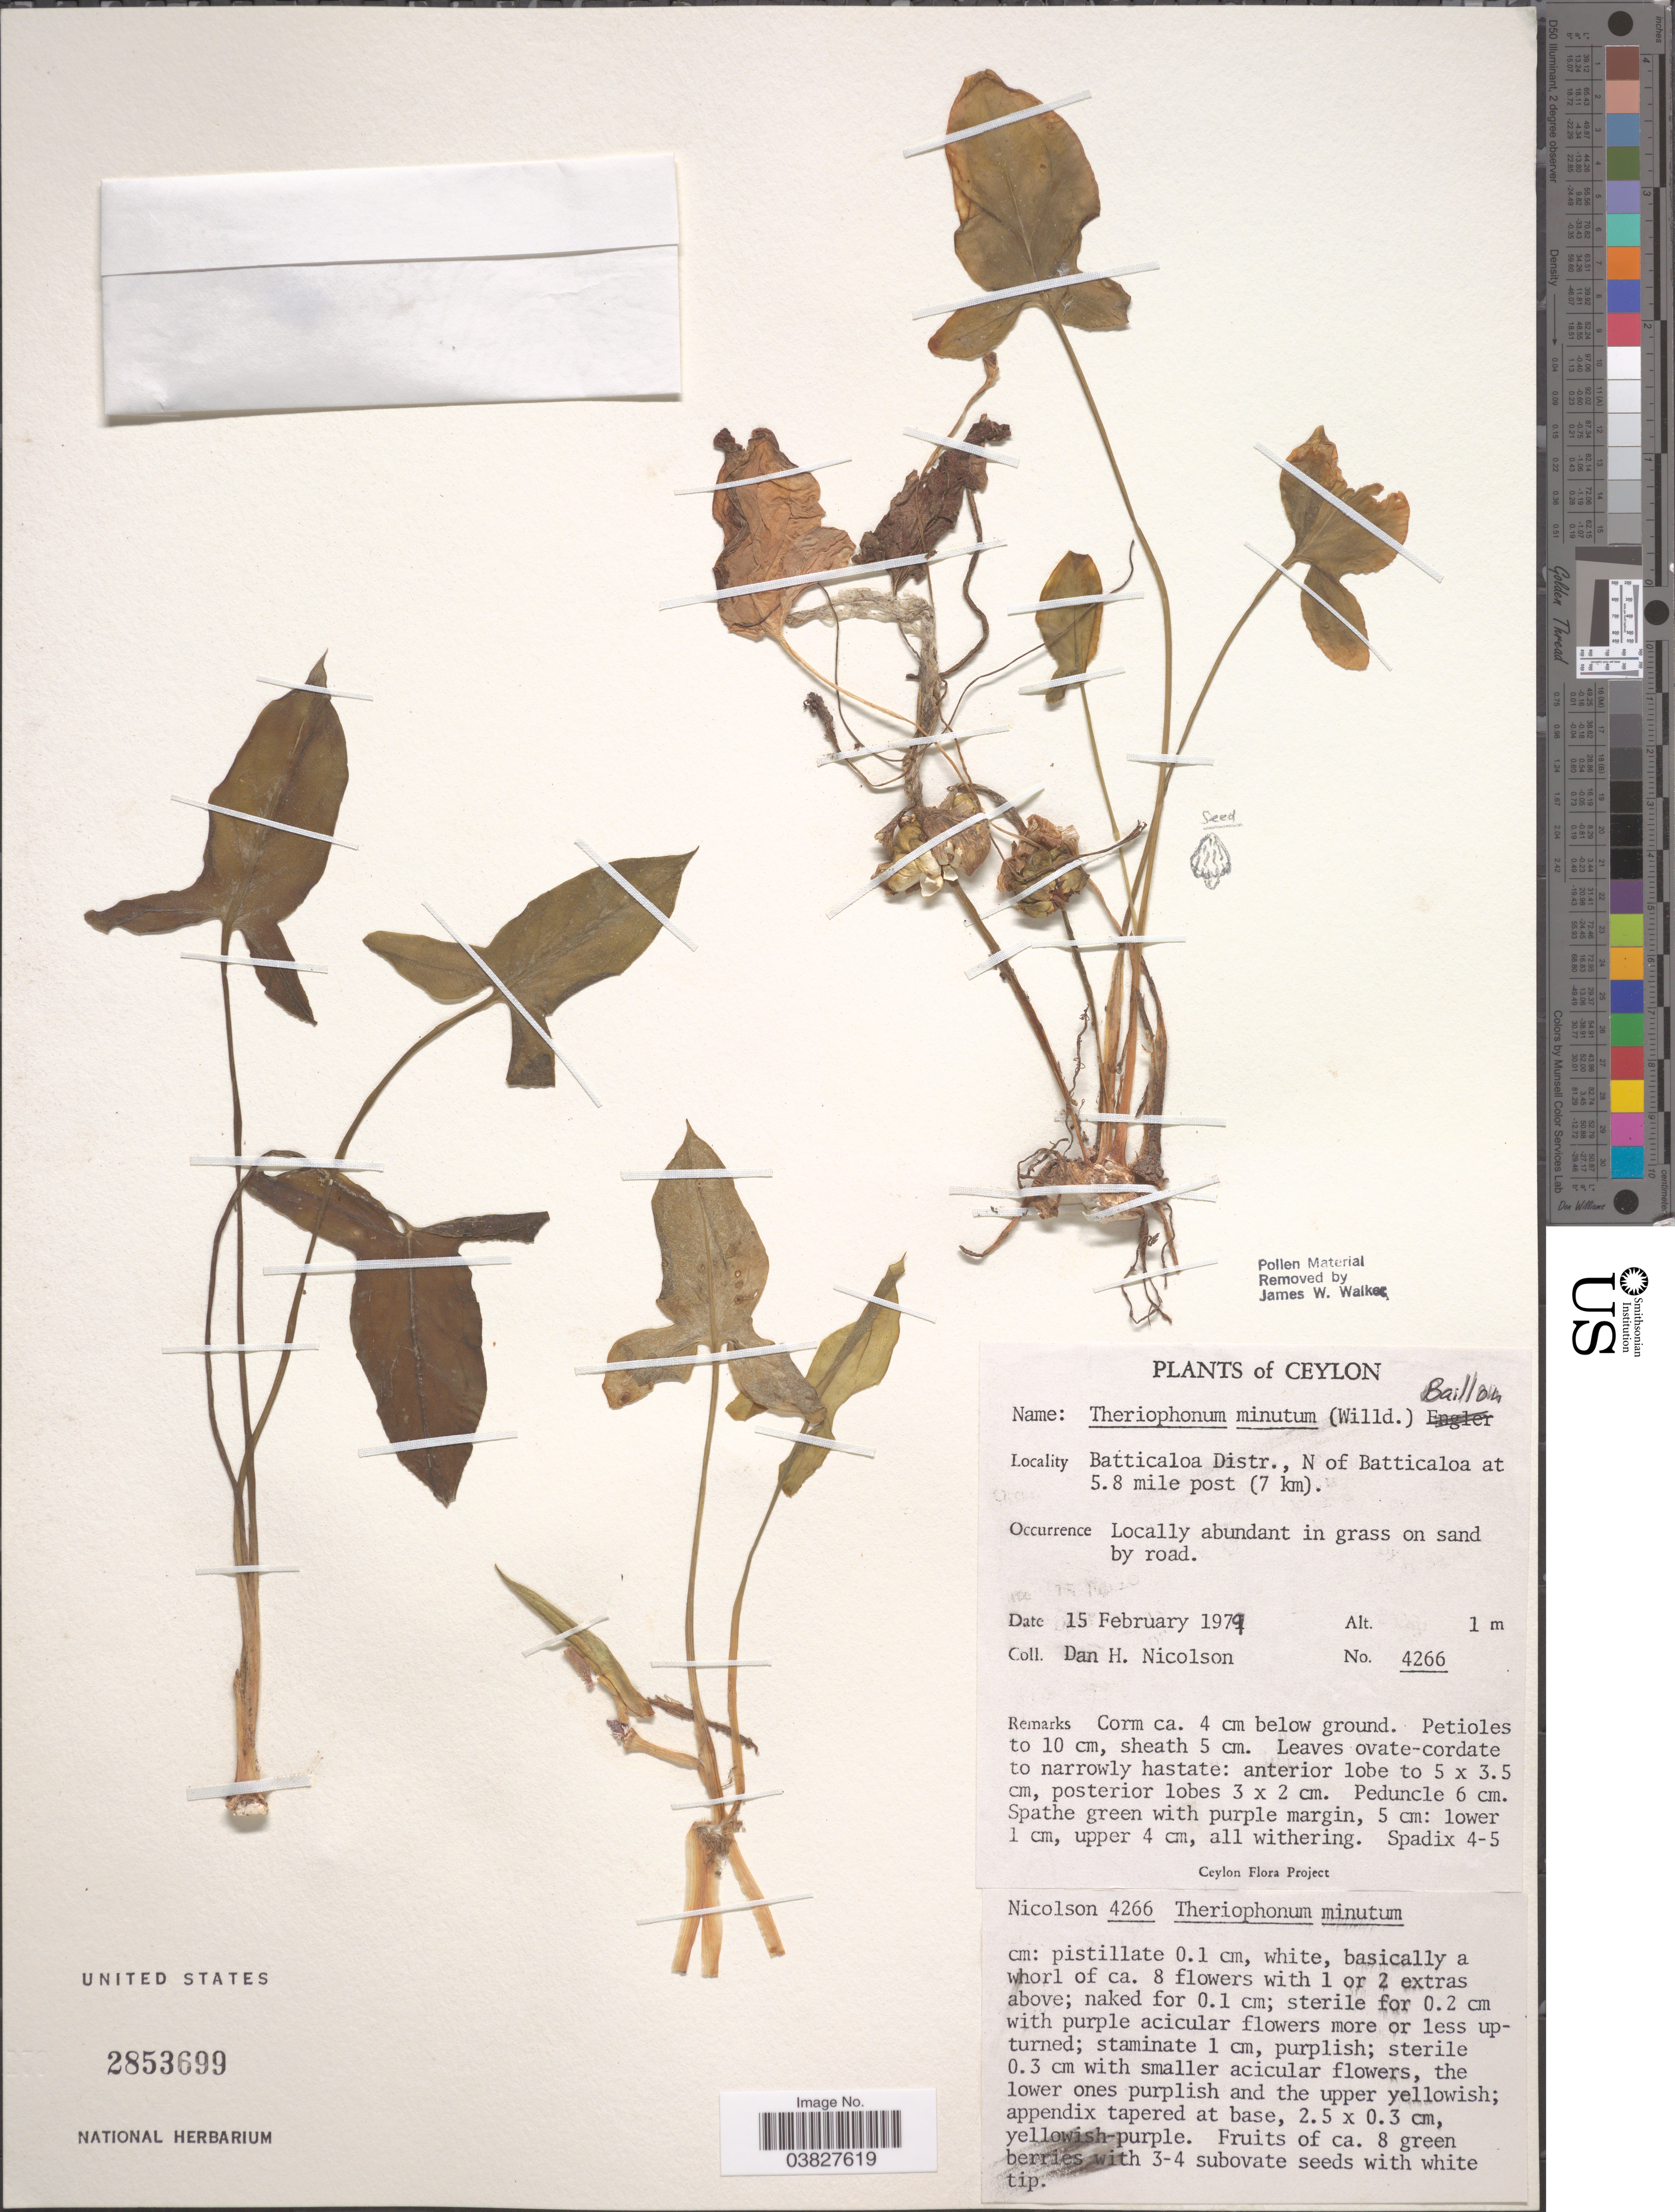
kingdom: Plantae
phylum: Tracheophyta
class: Liliopsida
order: Alismatales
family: Araceae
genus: Theriophonum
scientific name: Theriophonum minutum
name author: (Willd.) Baill.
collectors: D. H. Nicolson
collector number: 4266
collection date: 1979-02-15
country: Sri Lanka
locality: Ceylon. Batticaloa Distr., N of Batticaloa at 5.8 mile post (7 km). Abundant in grass on sand by road.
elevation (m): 1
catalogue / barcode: US 2853699